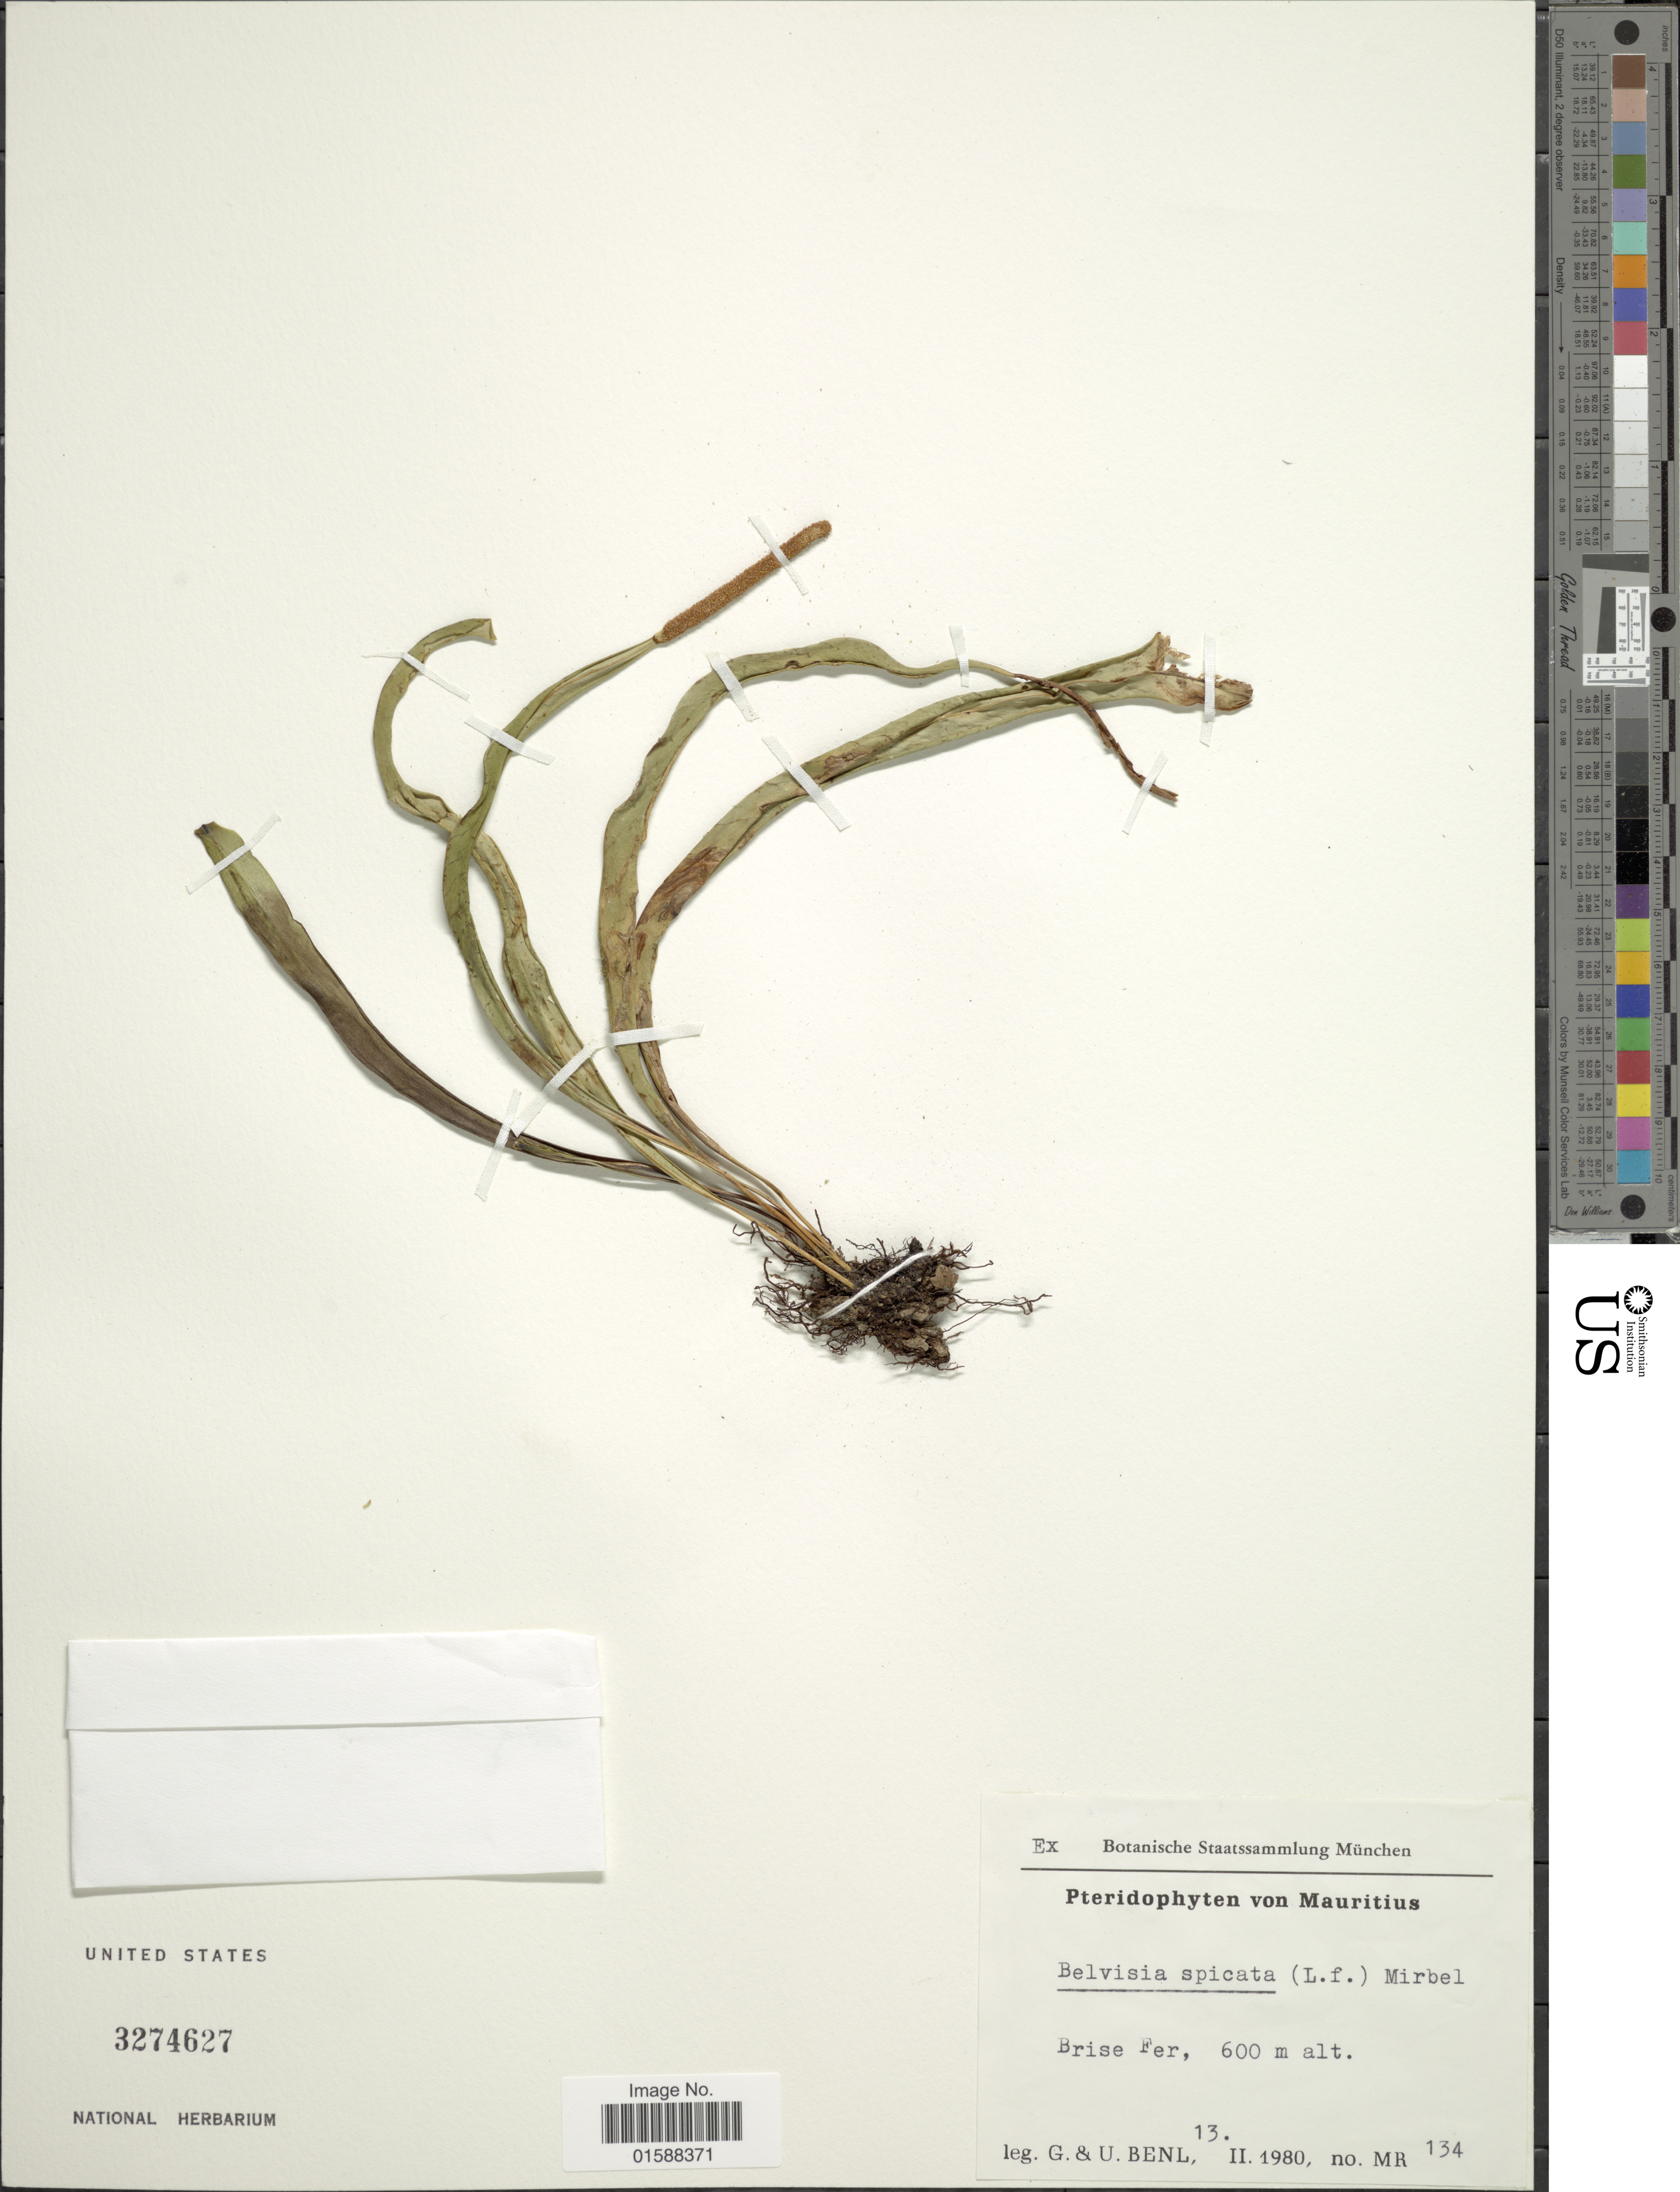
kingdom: Plantae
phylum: Tracheophyta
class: Polypodiopsida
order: Polypodiales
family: Polypodiaceae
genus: Lepisorus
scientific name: Lepisorus spicatus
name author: (L. f.) Li S. Wang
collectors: G. Benl & U. Benl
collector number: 134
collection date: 1980-02-13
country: Mauritius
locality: Brise Fer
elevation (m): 600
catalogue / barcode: US 3274627